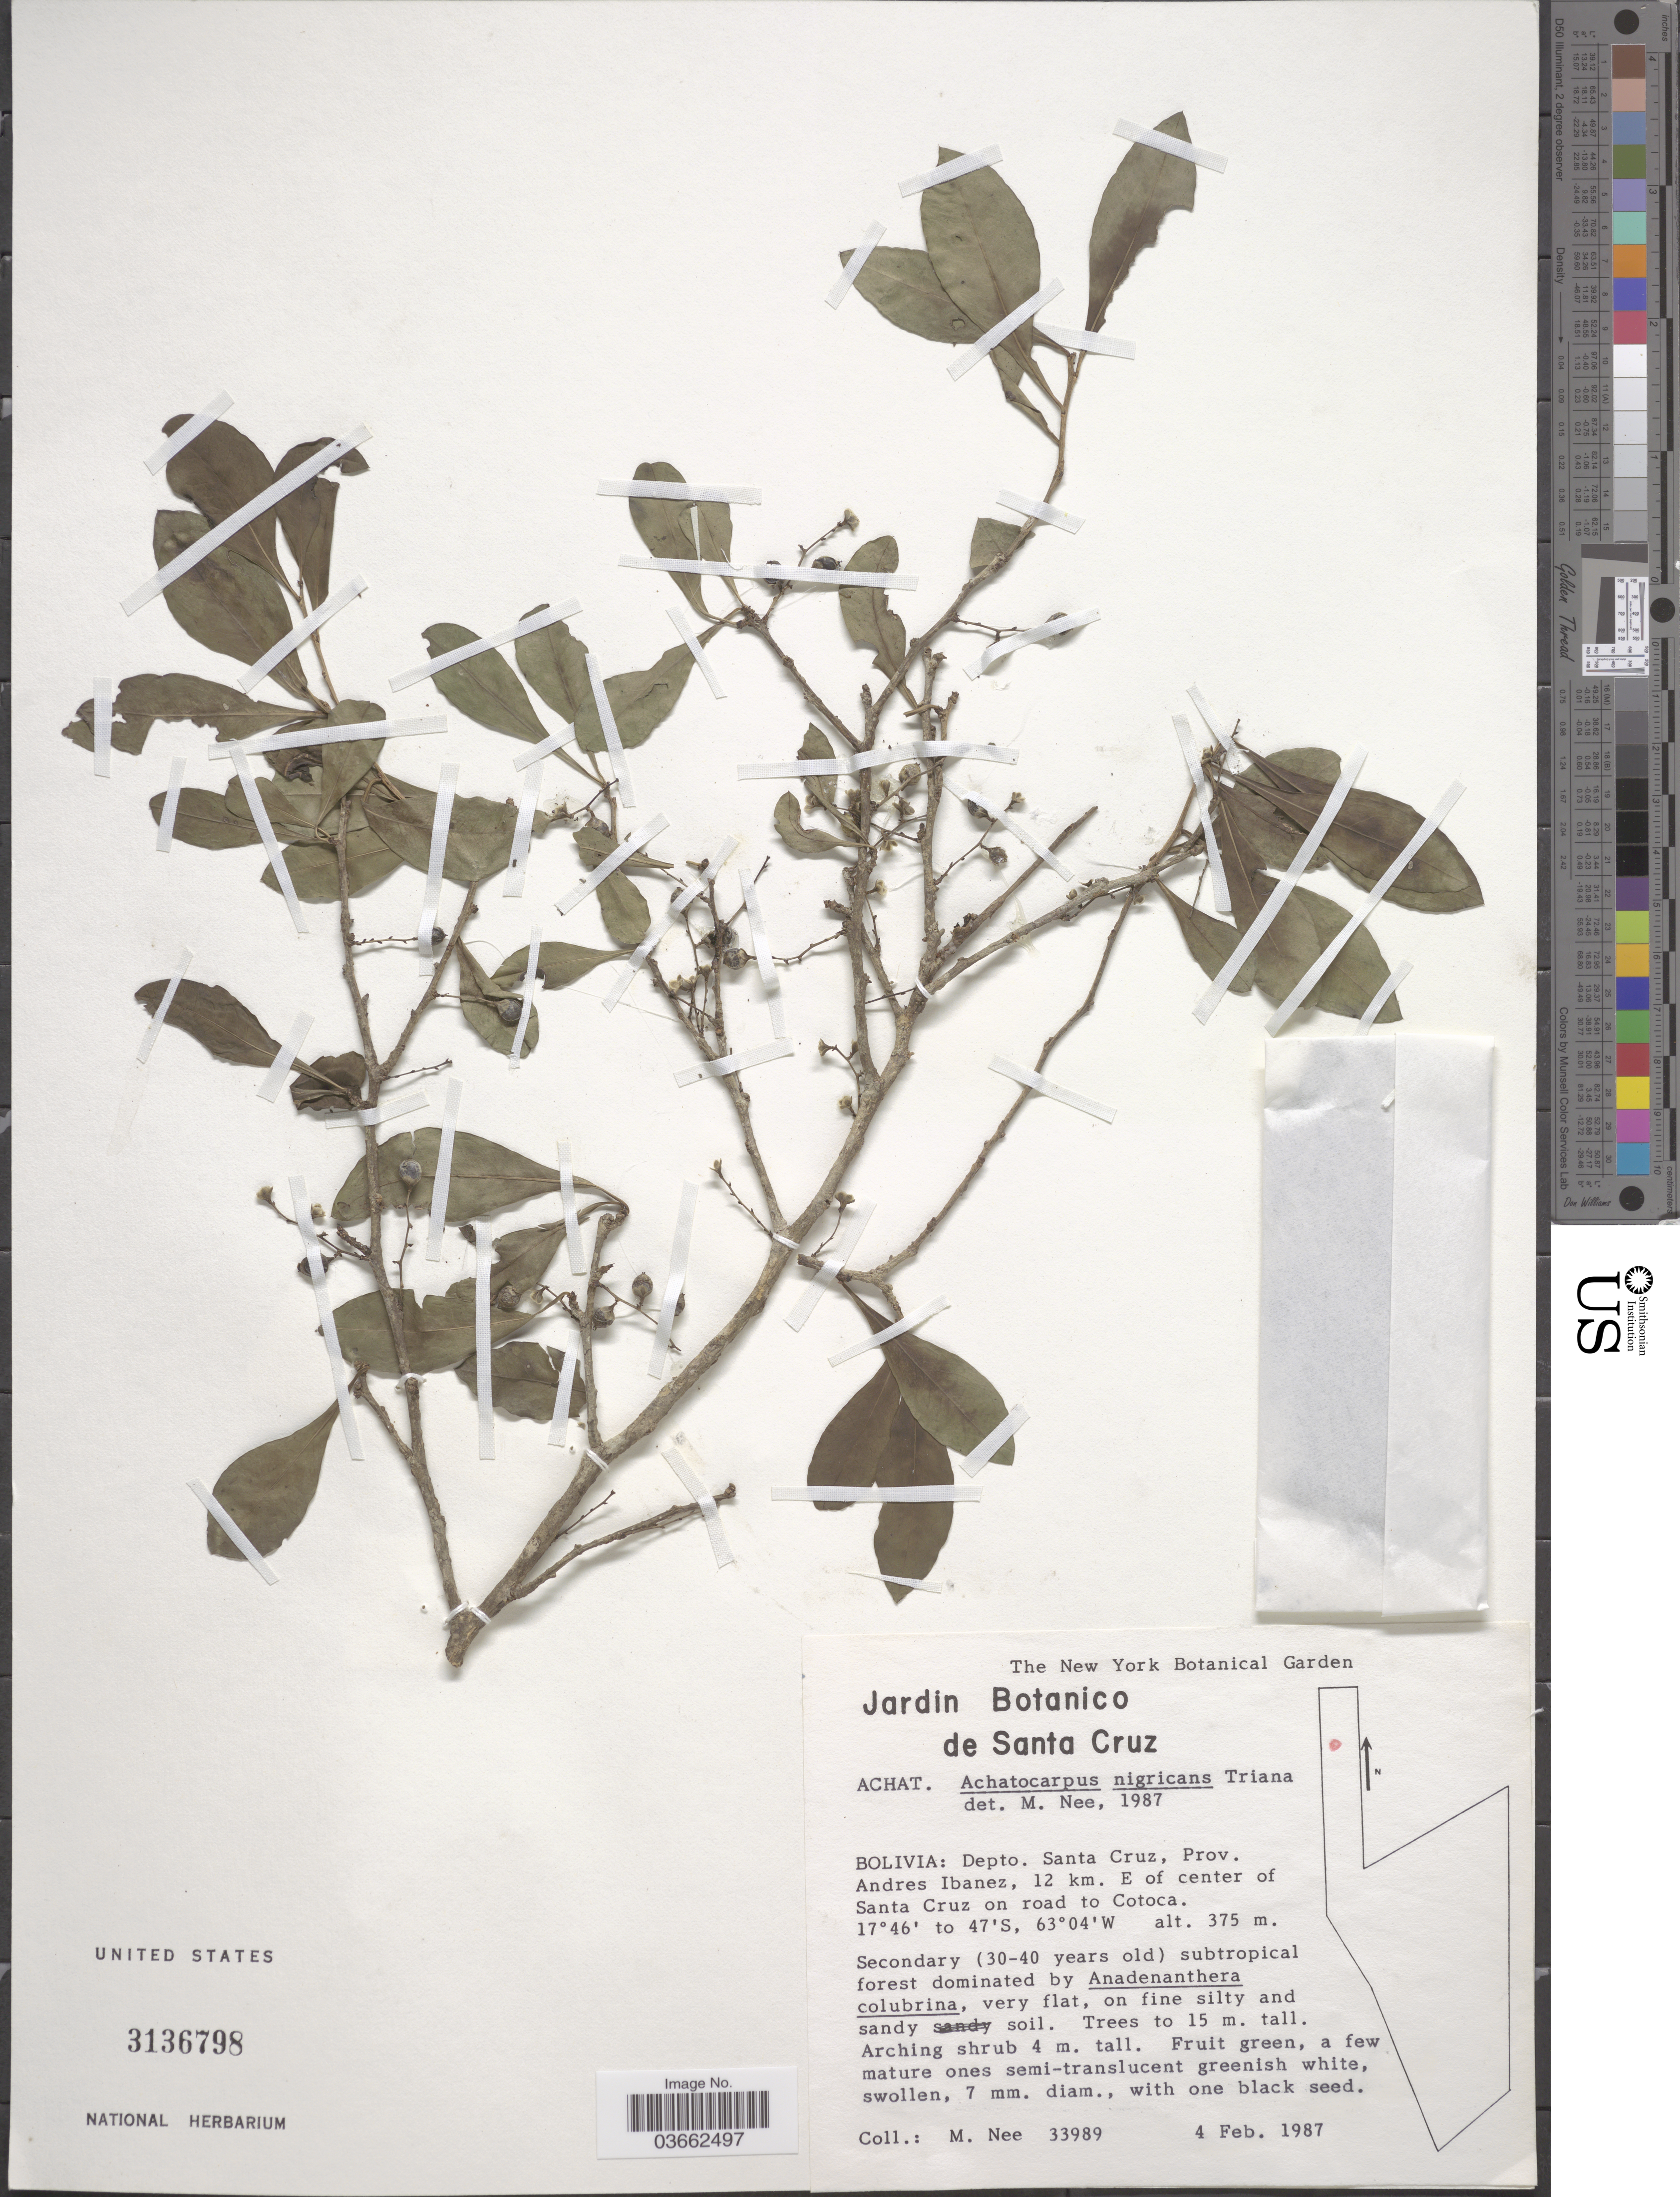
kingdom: Plantae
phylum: Tracheophyta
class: Magnoliopsida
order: Caryophyllales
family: Achatocarpaceae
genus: Achatocarpus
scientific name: Achatocarpus nigricans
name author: Triana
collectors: M. Nee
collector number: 33989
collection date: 1987-02-04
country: Bolivia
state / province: Santa Cruz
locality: Depto. Santa Cruz, Prov. Andres Ibanez, 12 km. E of center of Santa Cruz on road to Cotoca.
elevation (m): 375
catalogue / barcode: US 3136798